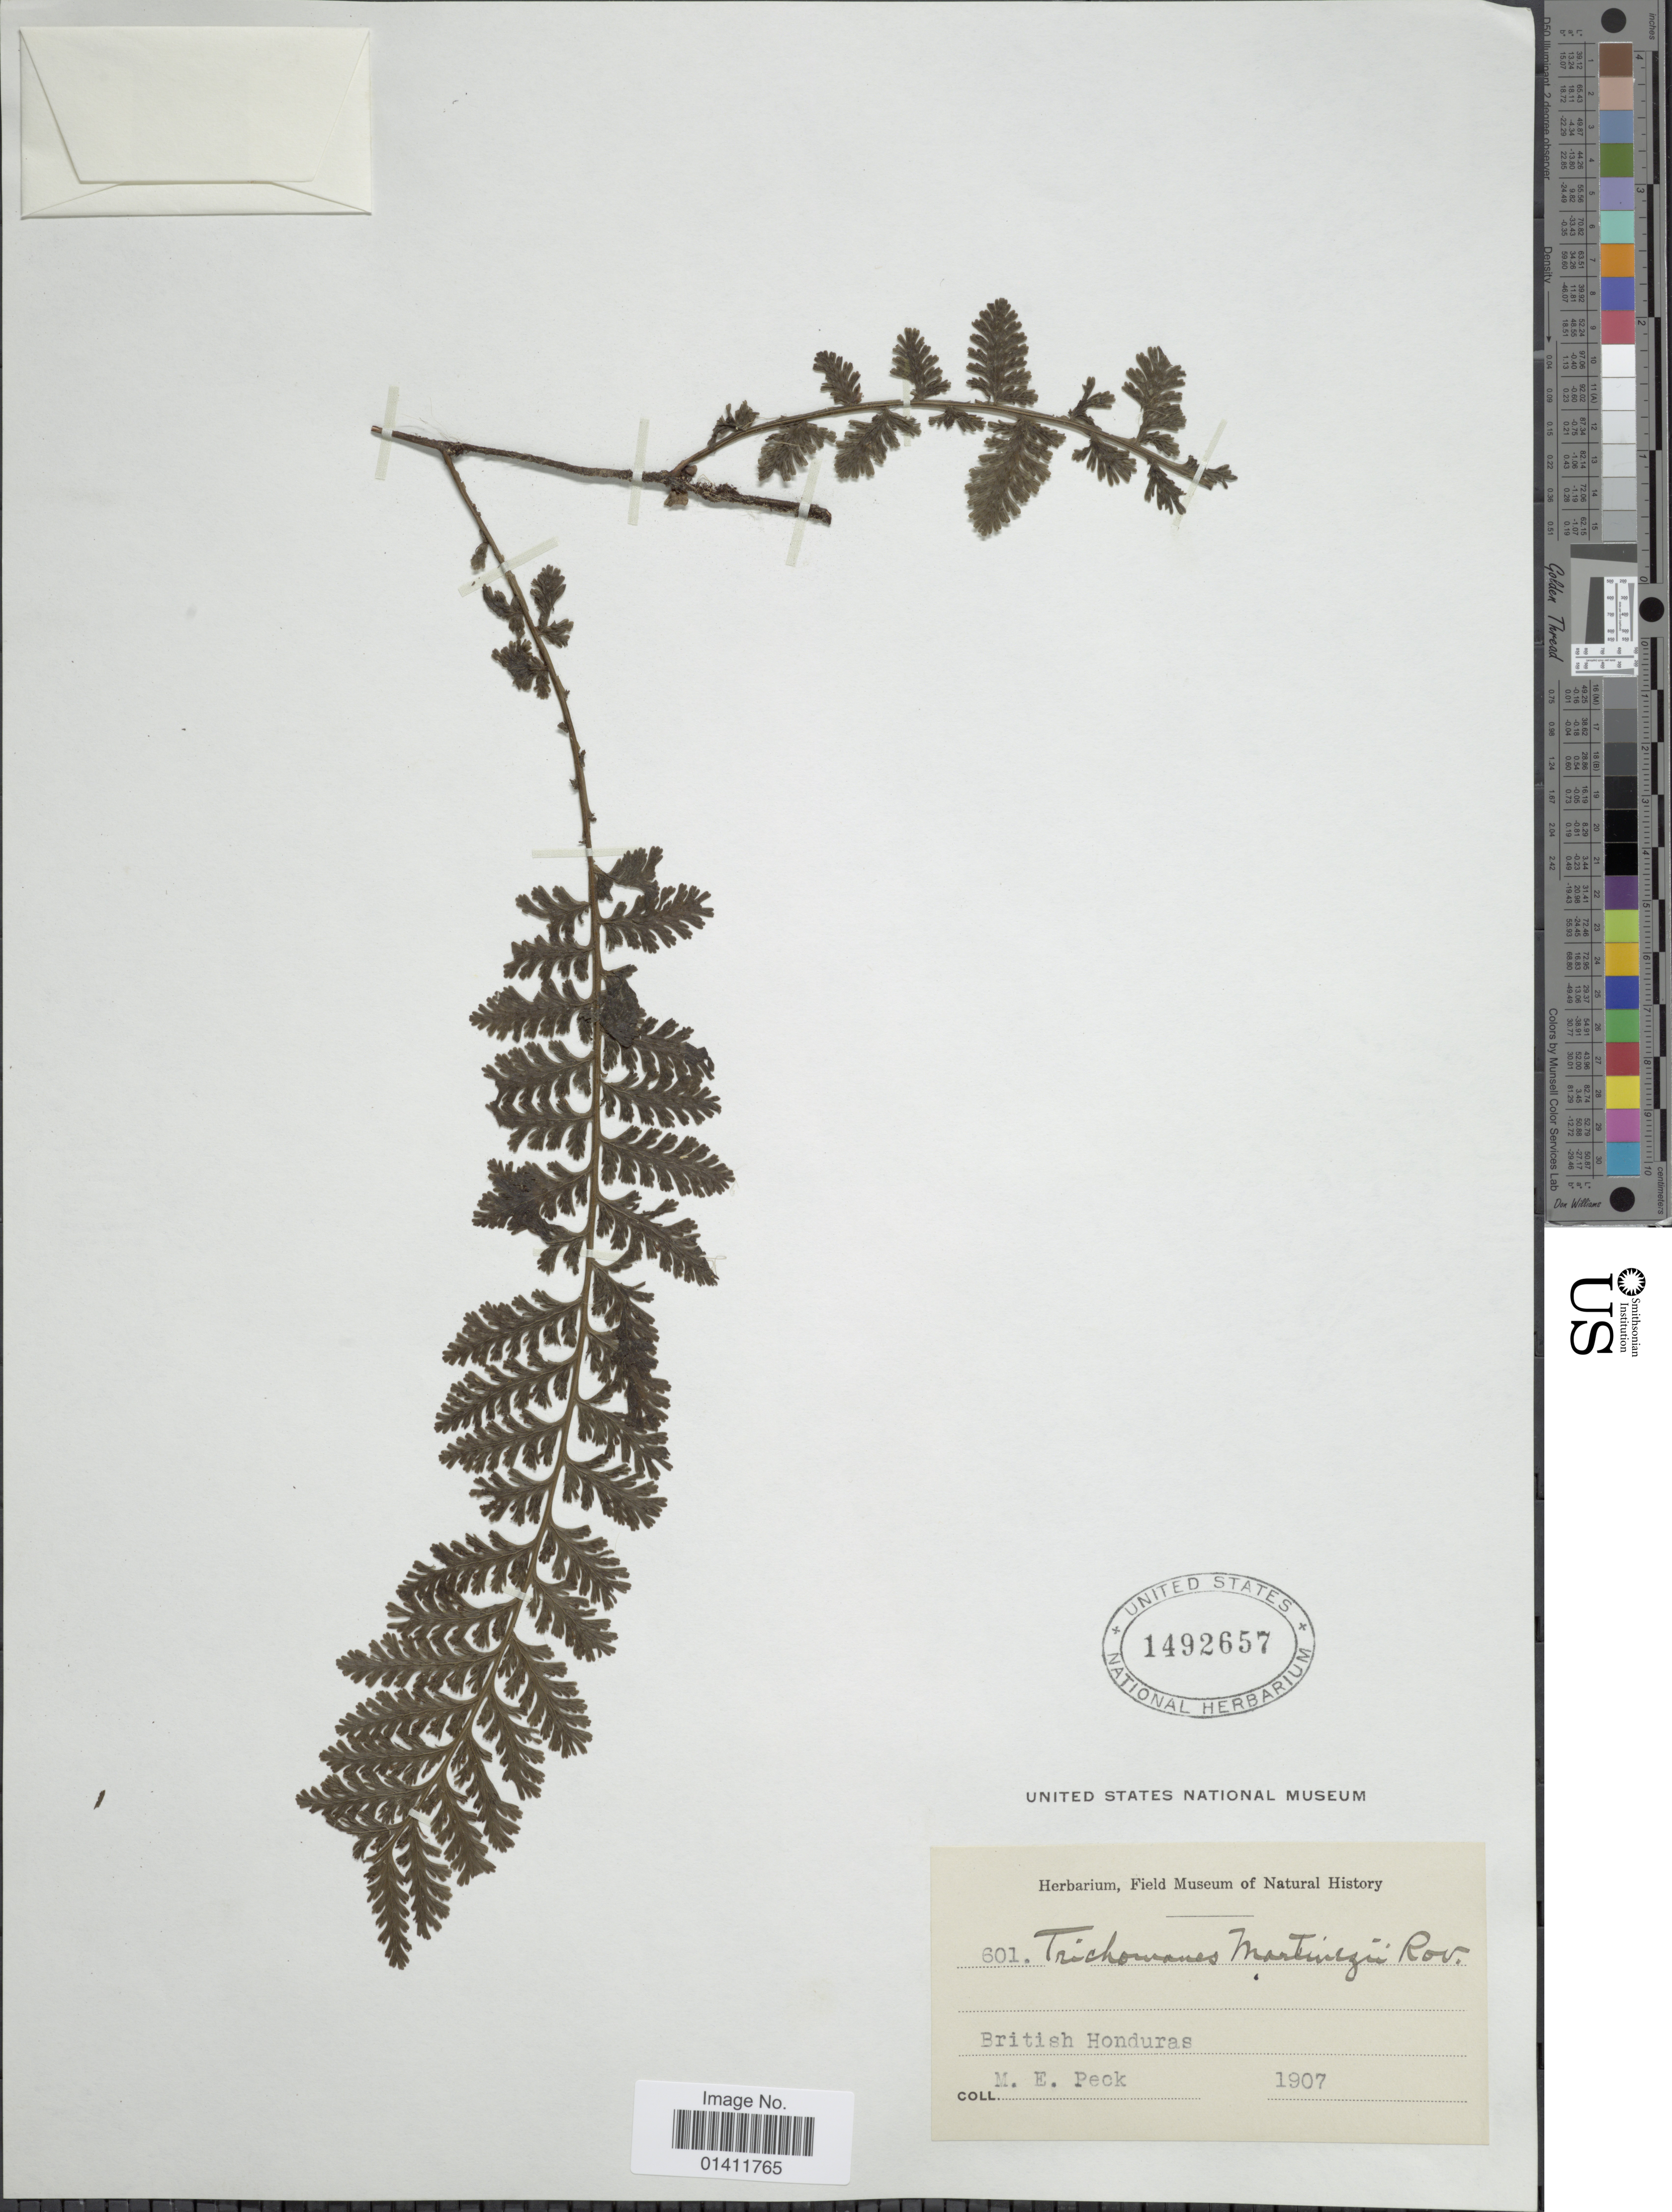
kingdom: Plantae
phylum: Tracheophyta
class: Polypodiopsida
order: Hymenophyllales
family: Hymenophyllaceae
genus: Vandenboschia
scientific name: Vandenboschia collariata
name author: (Bosch) Ebihara & K. Iwats.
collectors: M. E. Peck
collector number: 601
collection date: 1907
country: Belize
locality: British Honduras.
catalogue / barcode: US 1492657